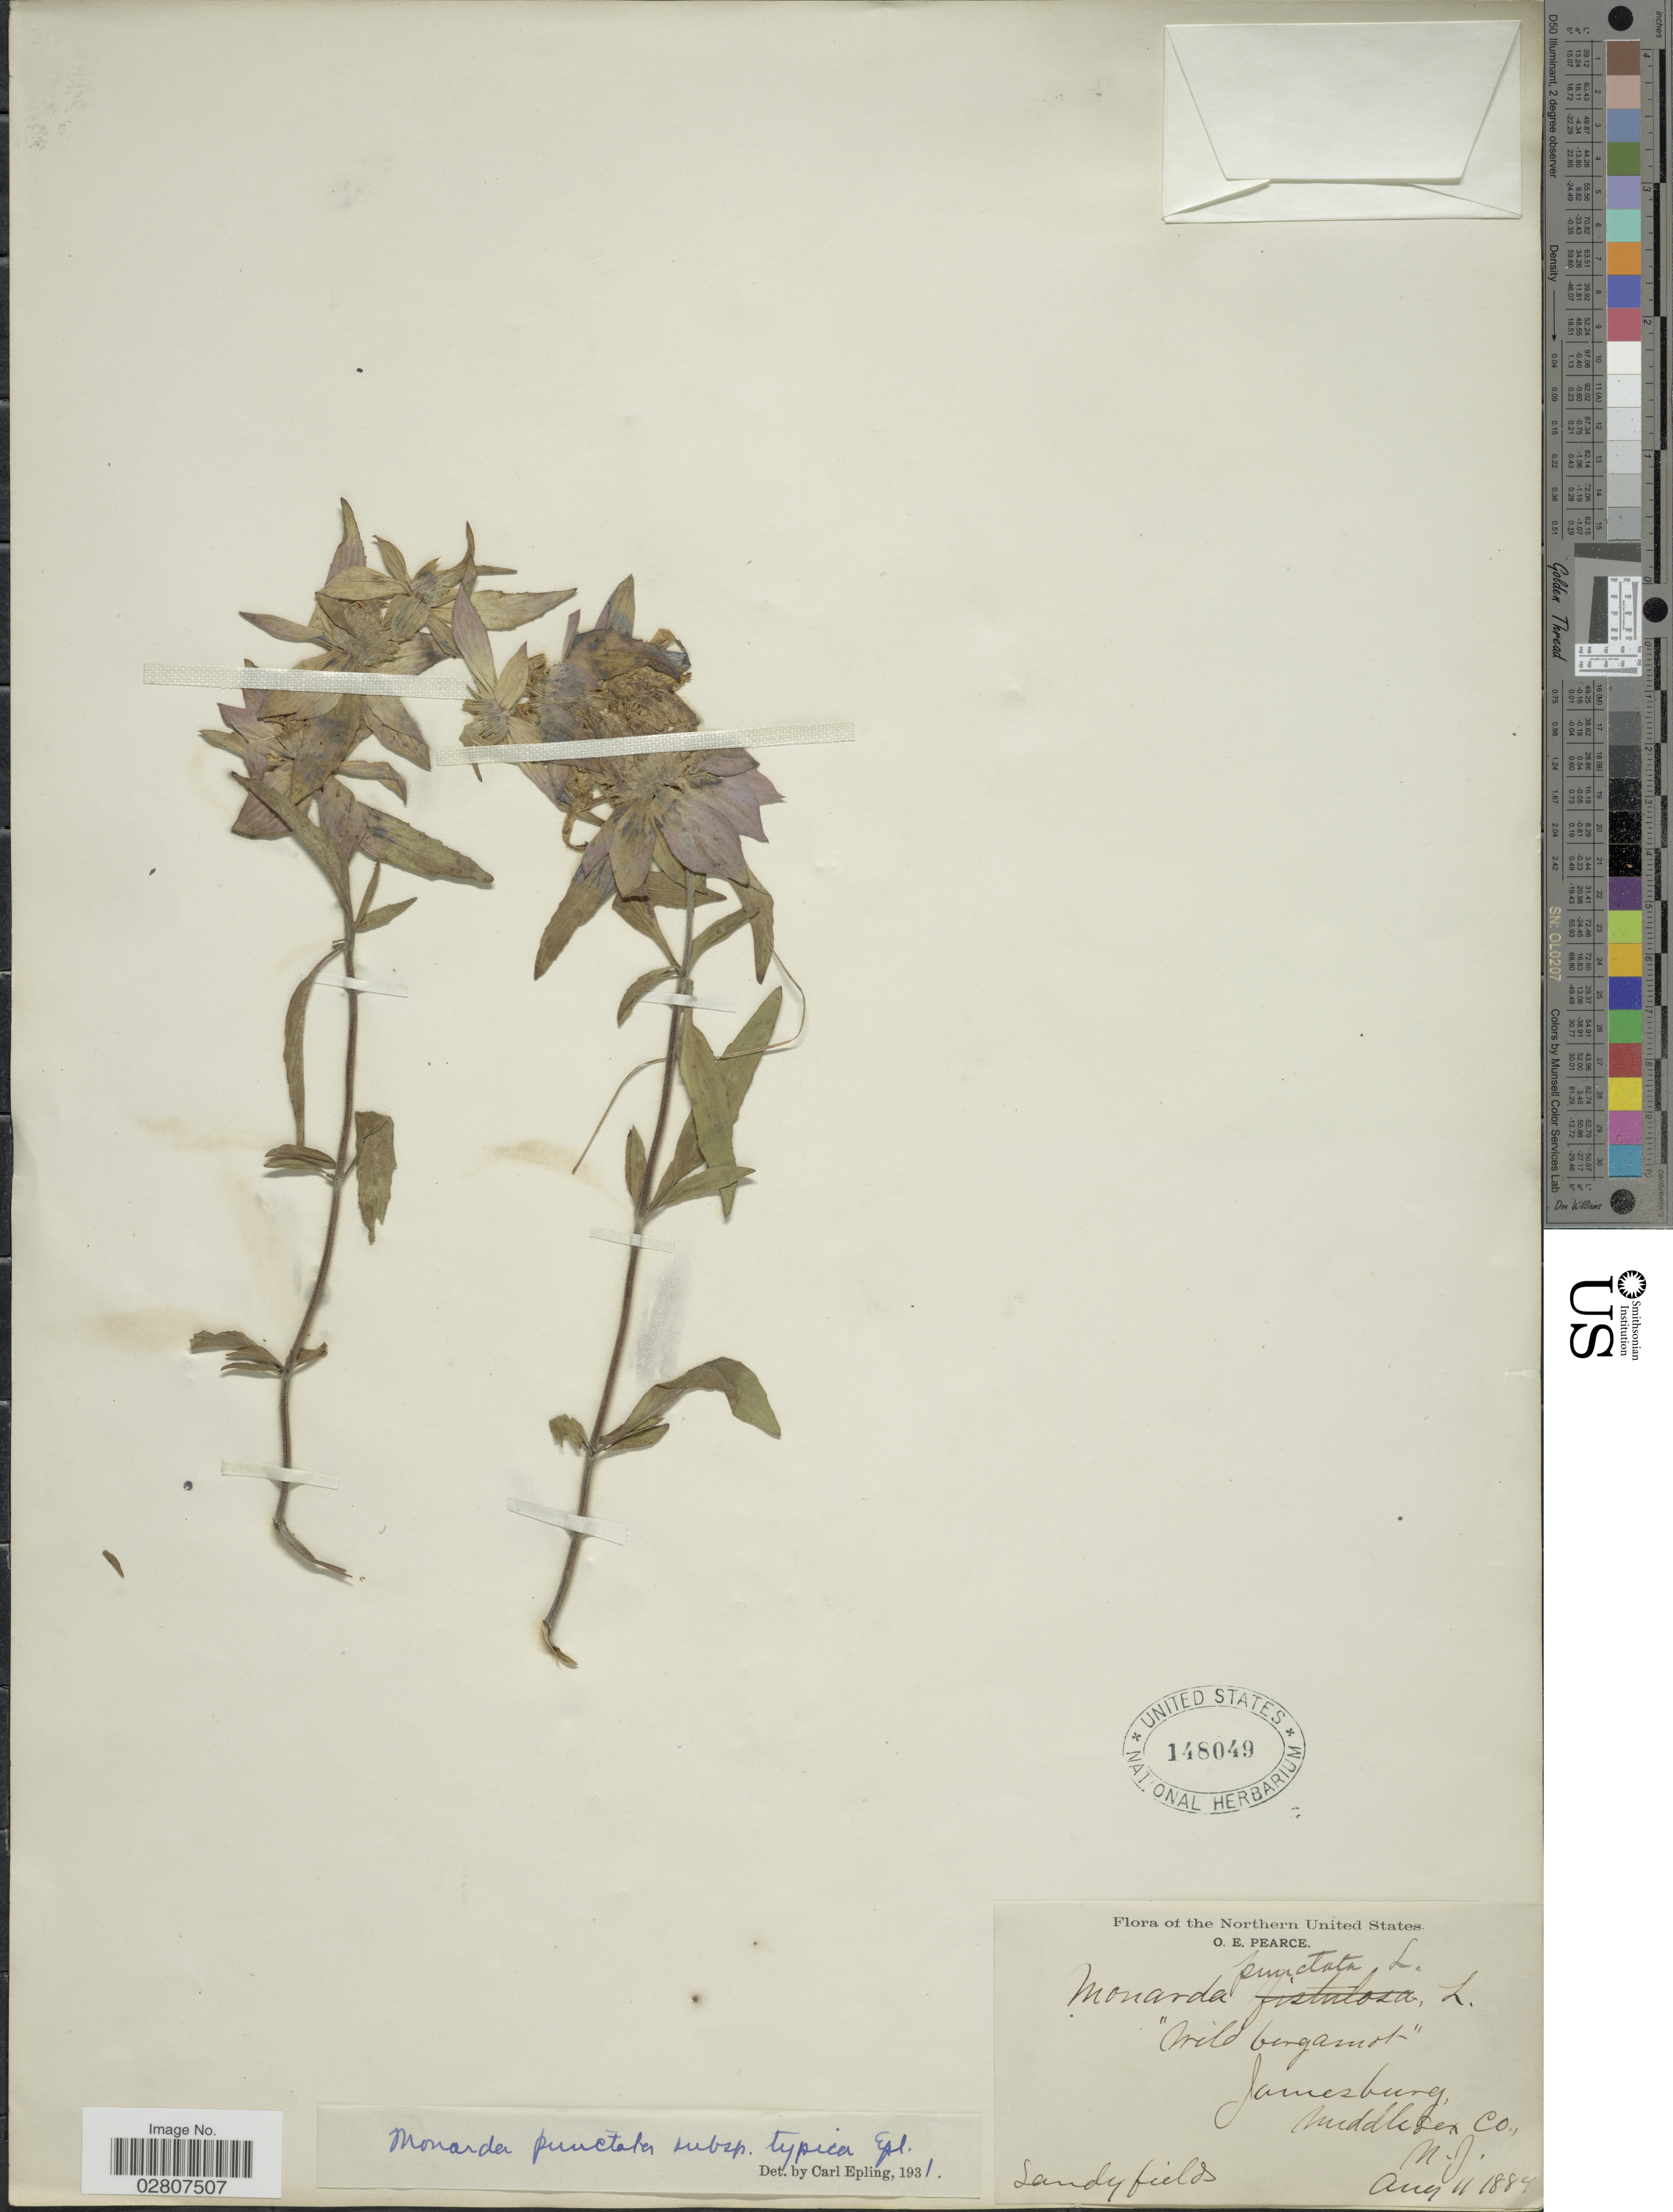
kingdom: Plantae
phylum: Tracheophyta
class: Magnoliopsida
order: Lamiales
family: Lamiaceae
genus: Monarda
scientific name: Monarda punctata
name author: L.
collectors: O. E. Pearce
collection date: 1884-08-11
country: United States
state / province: New Jersey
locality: Northern United States. Jamesburg, Middlesex Co. N.J.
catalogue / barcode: US 148049